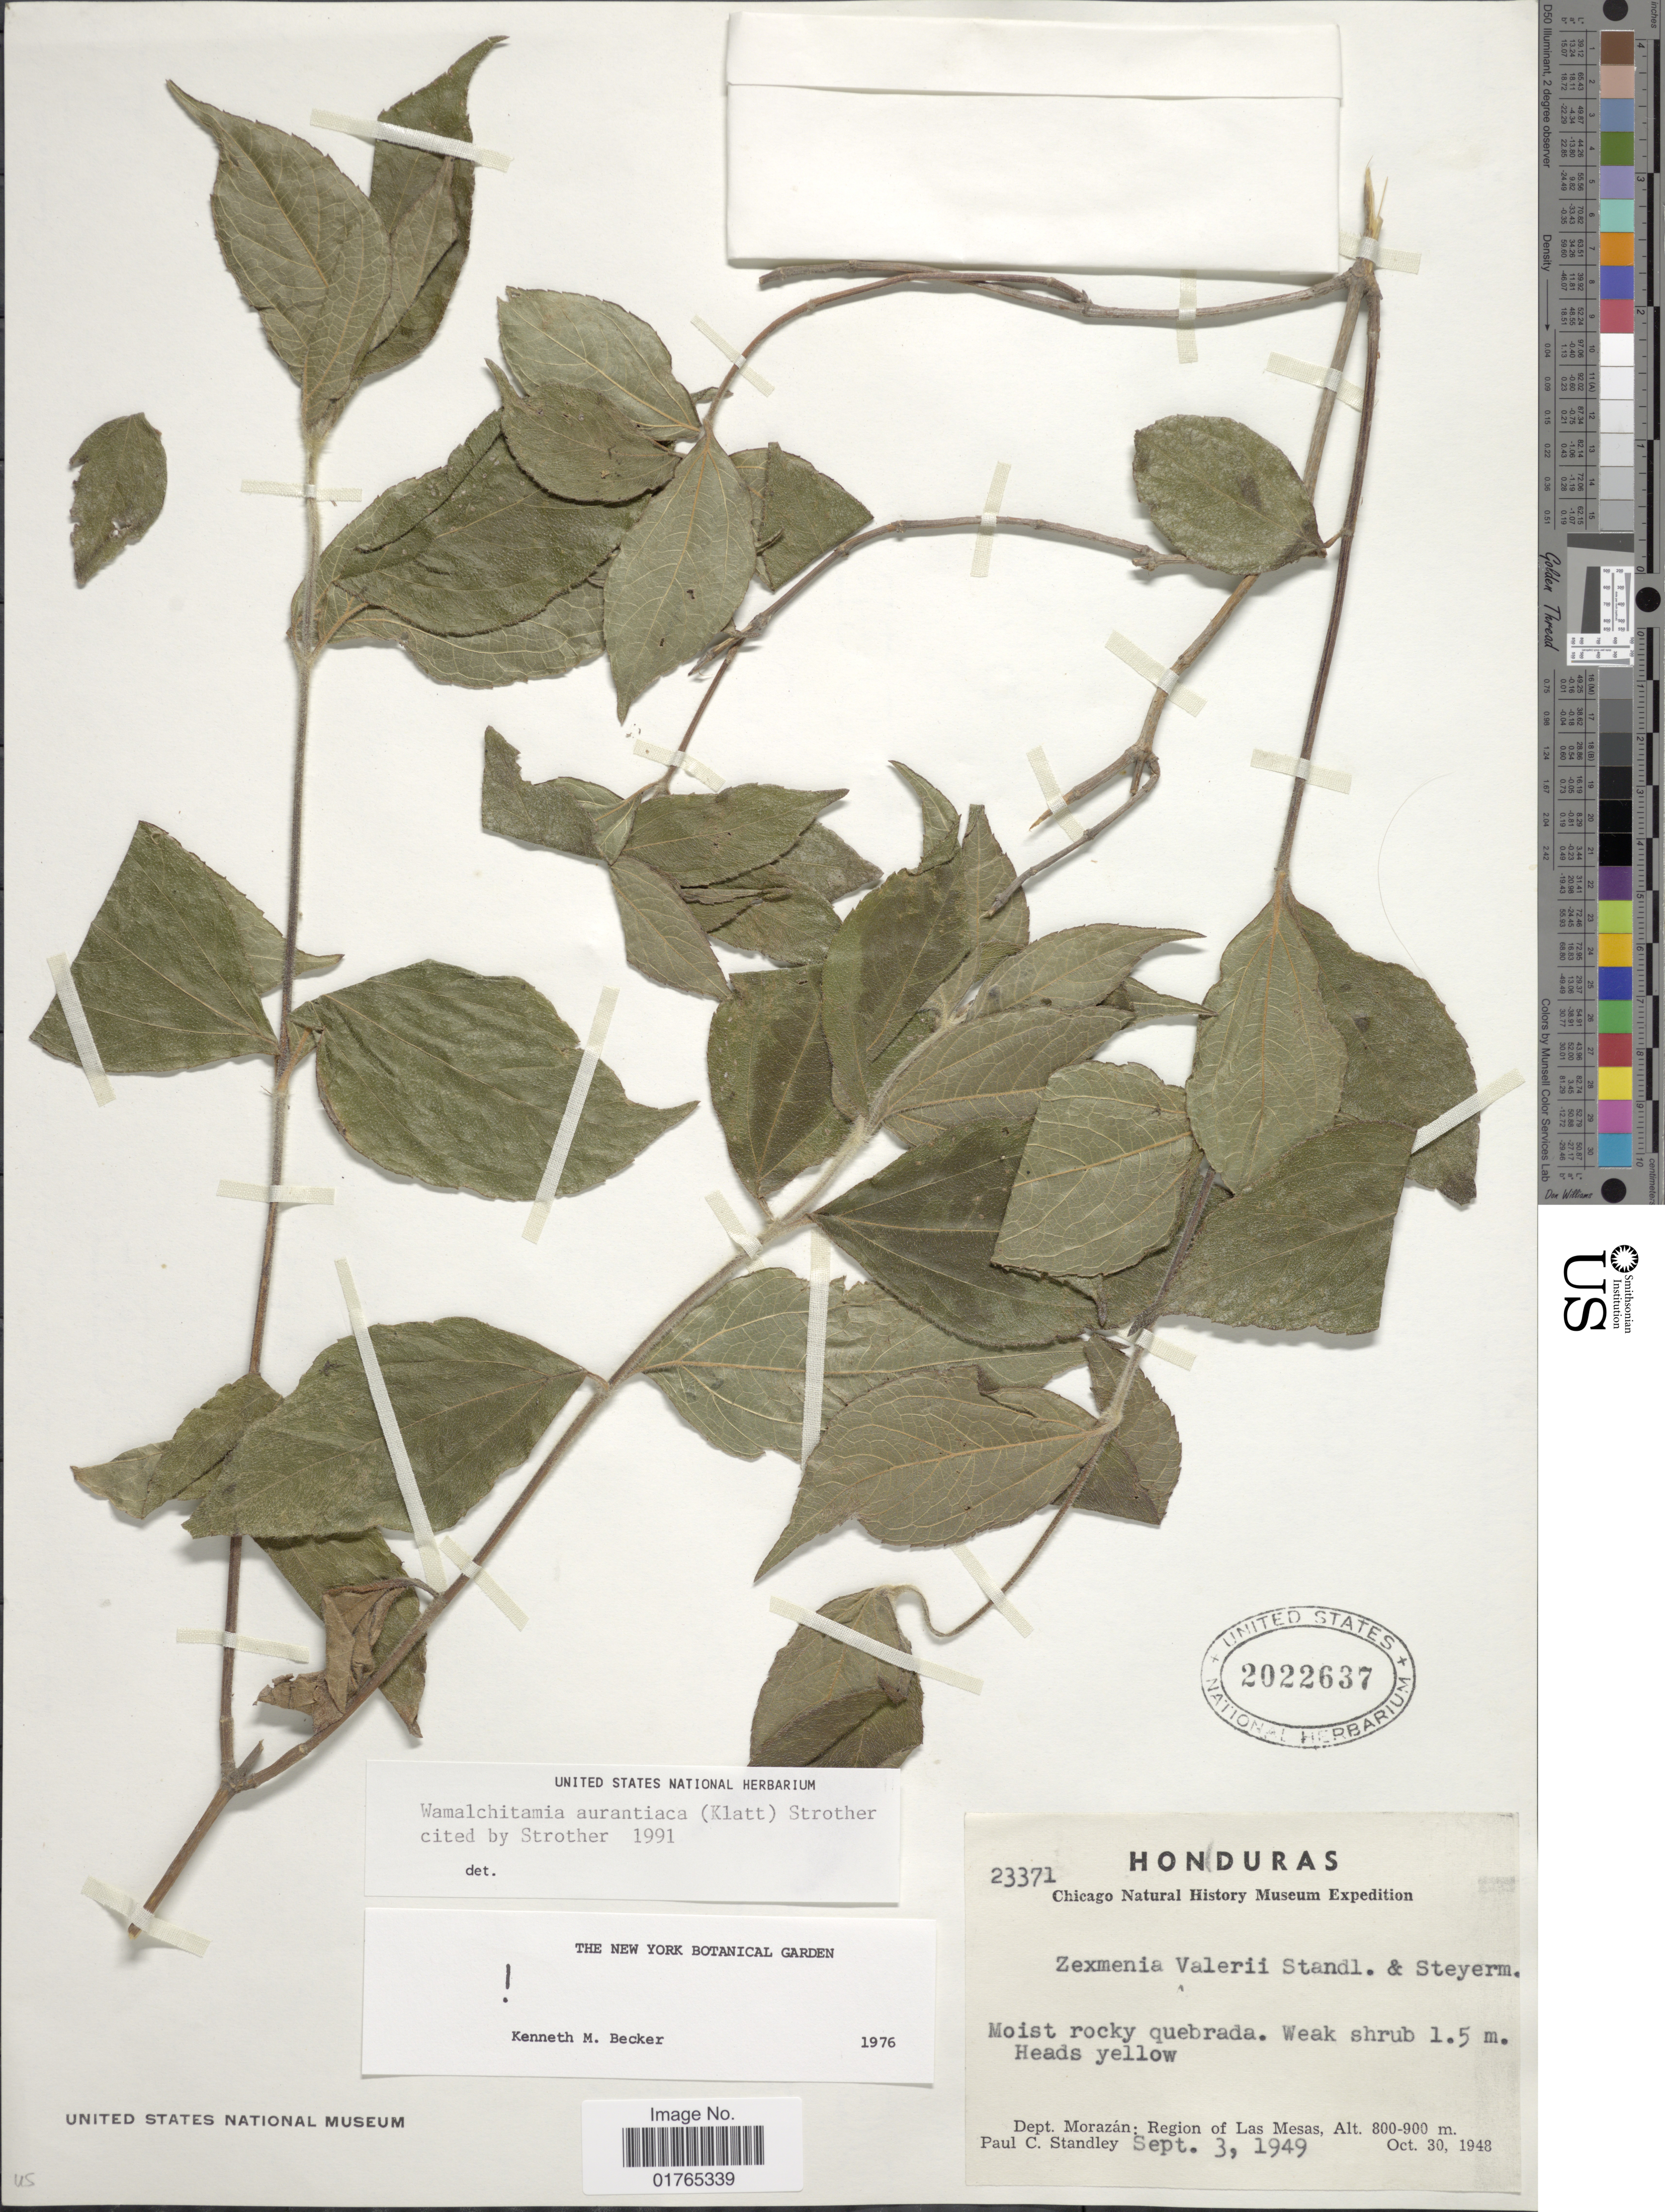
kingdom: Plantae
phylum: Tracheophyta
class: Magnoliopsida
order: Asterales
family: Asteraceae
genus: Wamalchitamia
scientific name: Wamalchitamia aurantiaca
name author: (Klatt) Strother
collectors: P. C. Standley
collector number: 23371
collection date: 1949-09-03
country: Honduras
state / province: Fco. Morazán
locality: Moist rocky quebrada, Dept. Morazán: region of Las Mesas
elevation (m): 800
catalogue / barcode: US 2022637